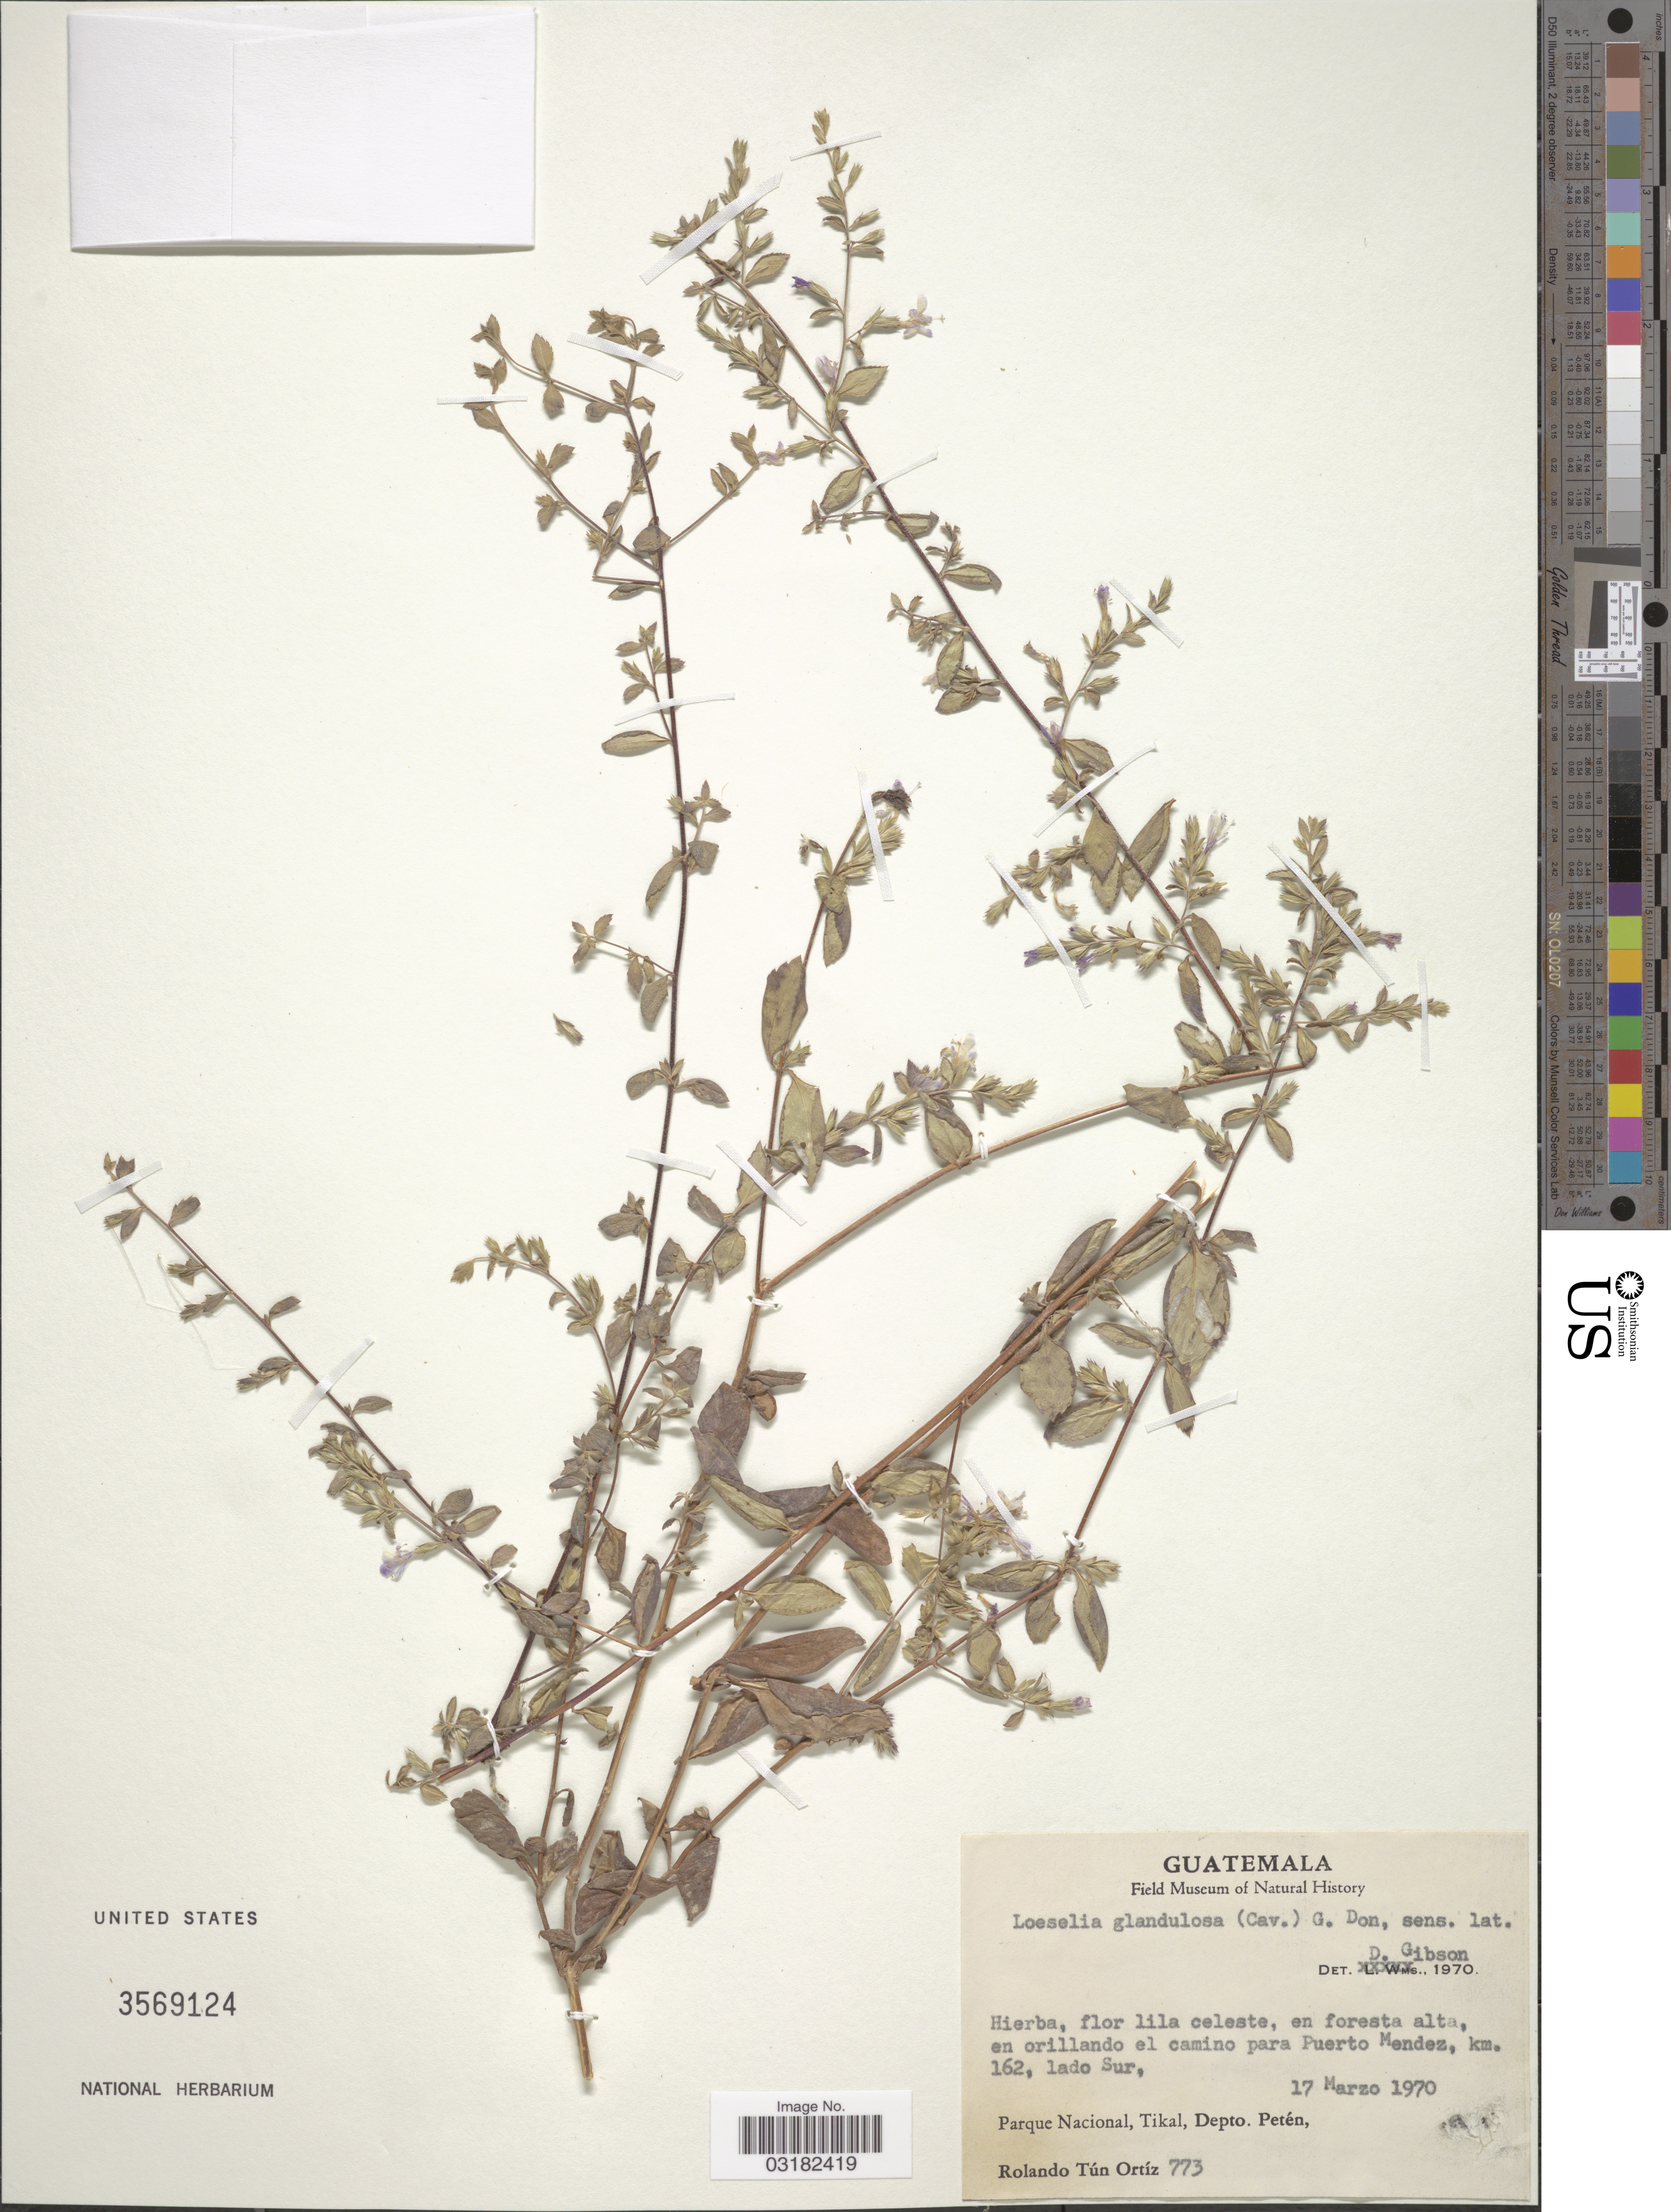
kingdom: Plantae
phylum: Tracheophyta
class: Magnoliopsida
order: Ericales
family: Polemoniaceae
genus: Loeselia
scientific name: Loeselia glandulosa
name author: (Cav.) G. Don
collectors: R. T. Ortíz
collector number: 773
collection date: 1970-03-17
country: Guatemala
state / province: El Petén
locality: En foresta alta, en orillando el camino para Puerto Mendez, km. 162, lado sur. Parque Nacional, Tikal, Depto. Petén.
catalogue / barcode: US 3569124